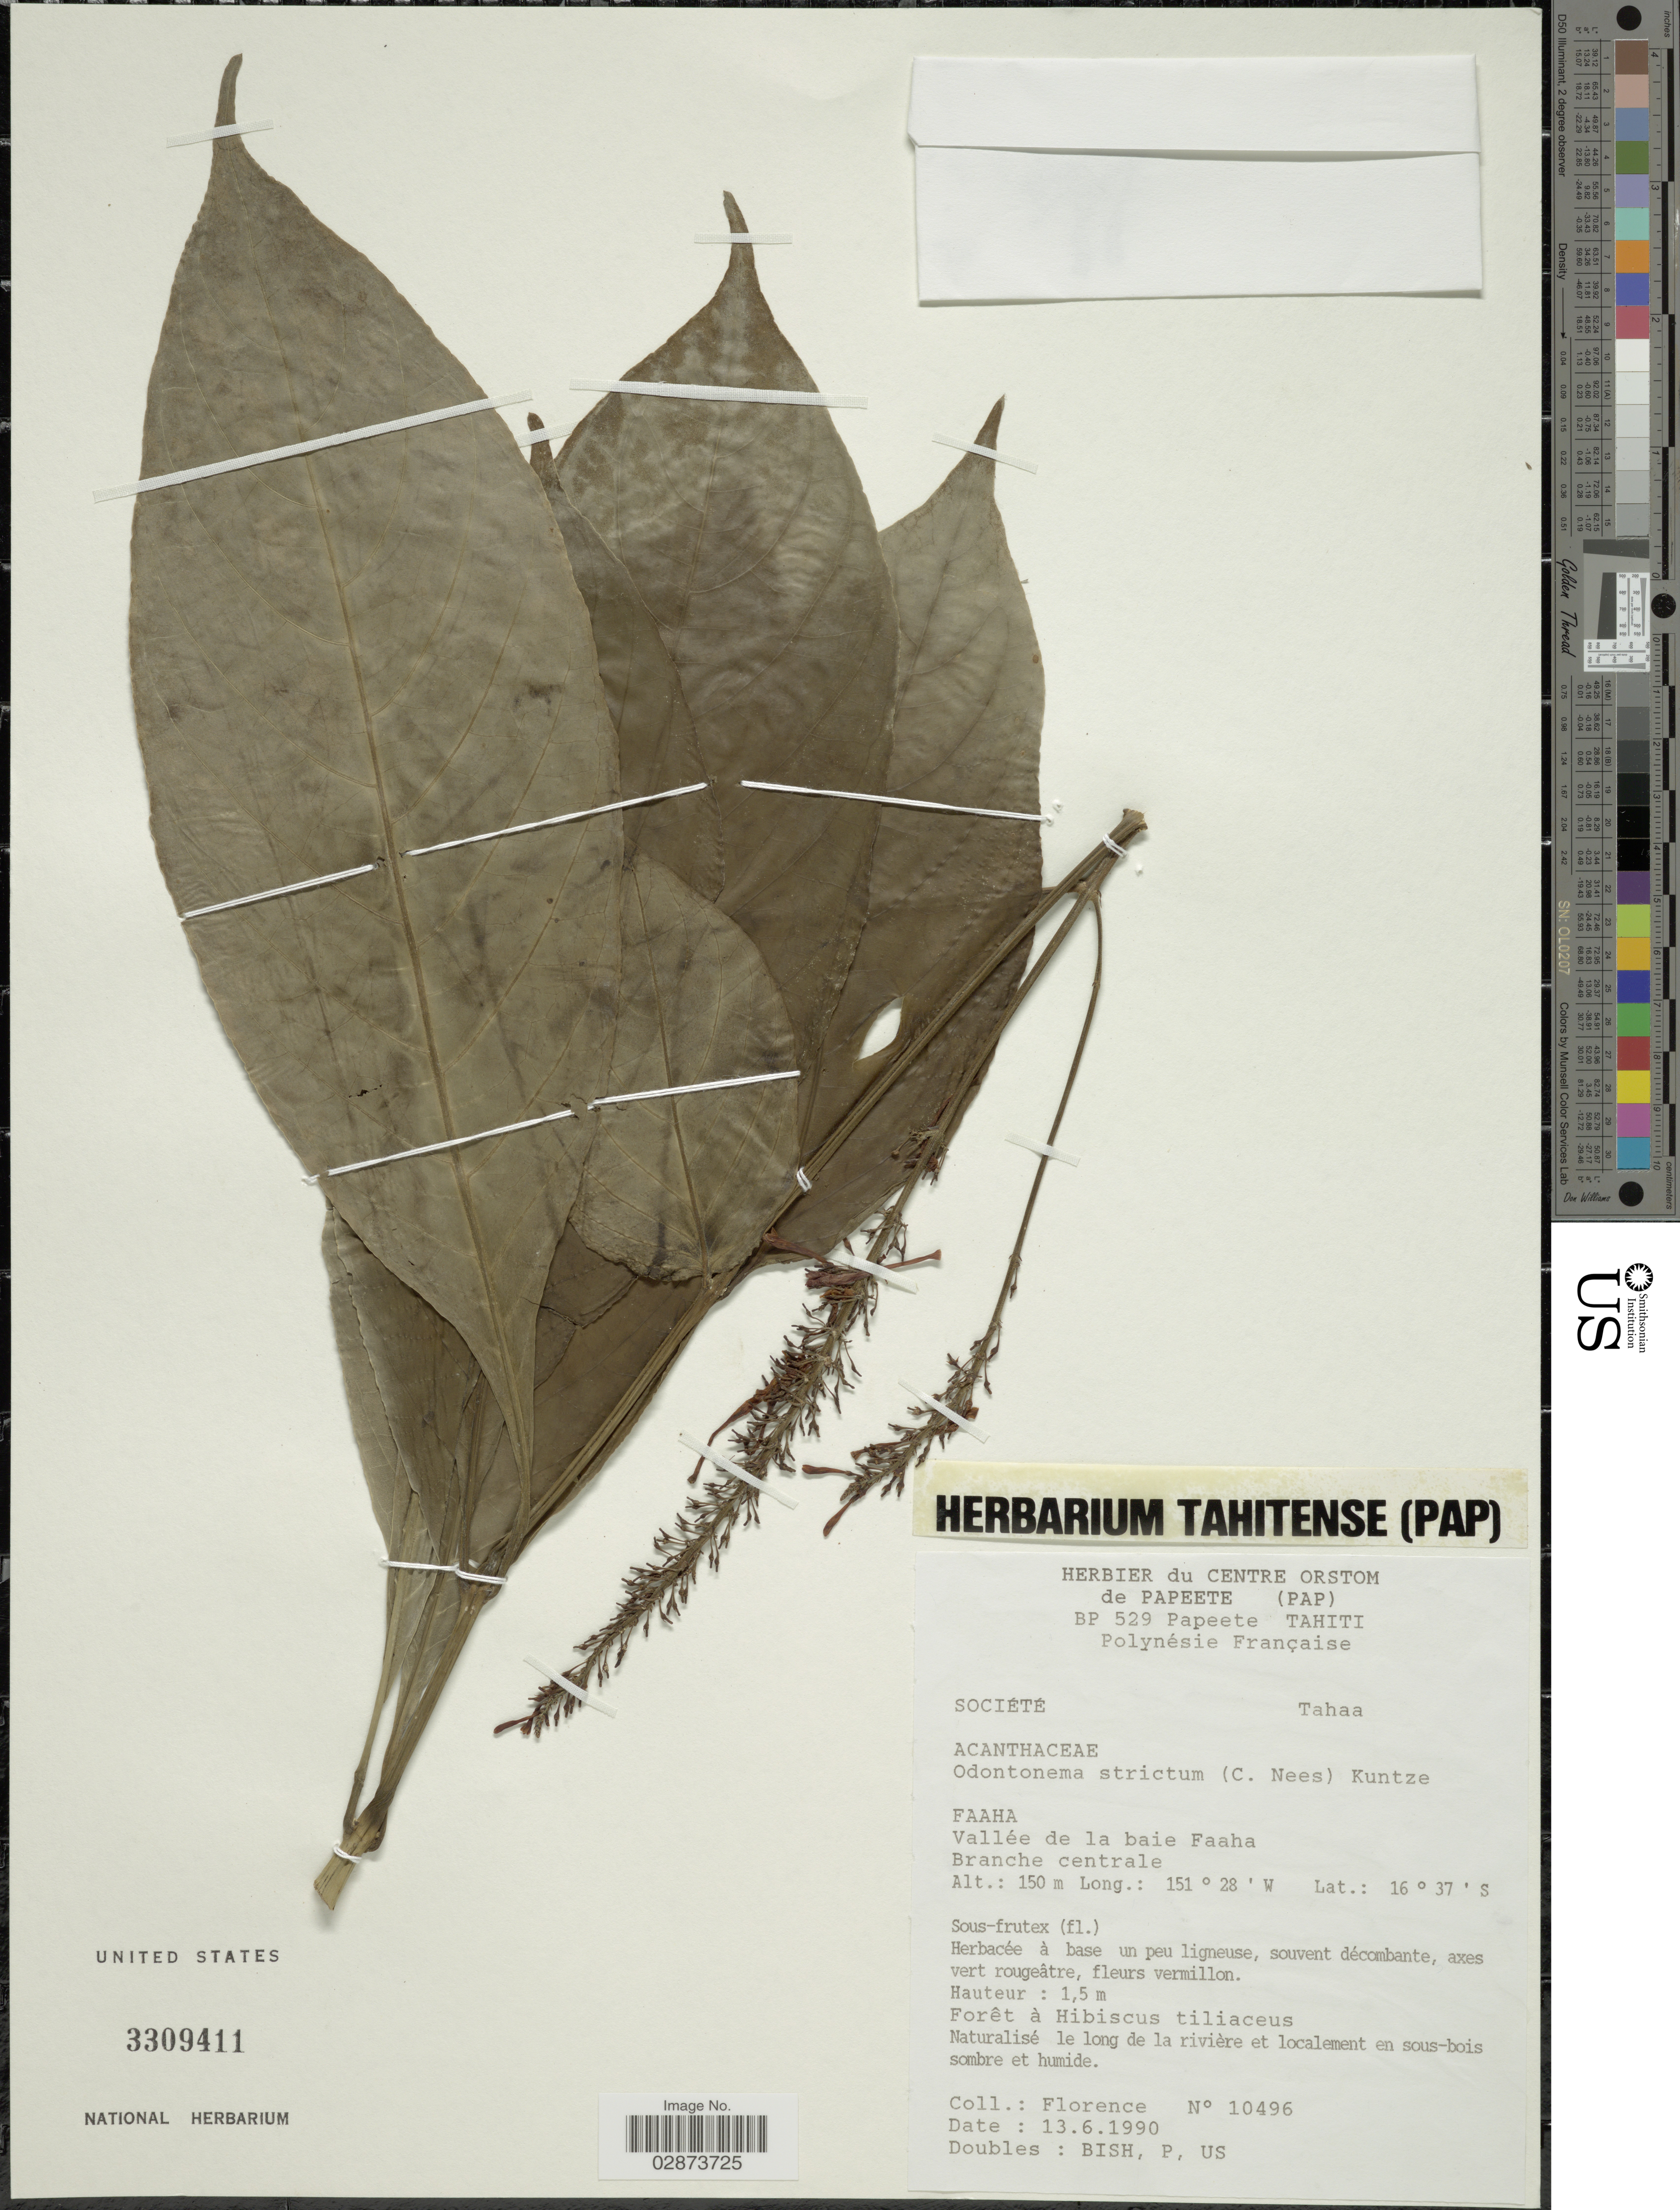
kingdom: Plantae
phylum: Tracheophyta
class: Magnoliopsida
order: Lamiales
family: Acanthaceae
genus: Odontonema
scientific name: Odontonema cuspidatum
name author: (Nees) Kuntze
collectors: -. Florence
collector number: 10496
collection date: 1990-06-13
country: French Polynesia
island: Tahaa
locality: Société. Tahaa. Fahaa. Vallée de la baie Faaha.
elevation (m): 150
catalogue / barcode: US 3309411